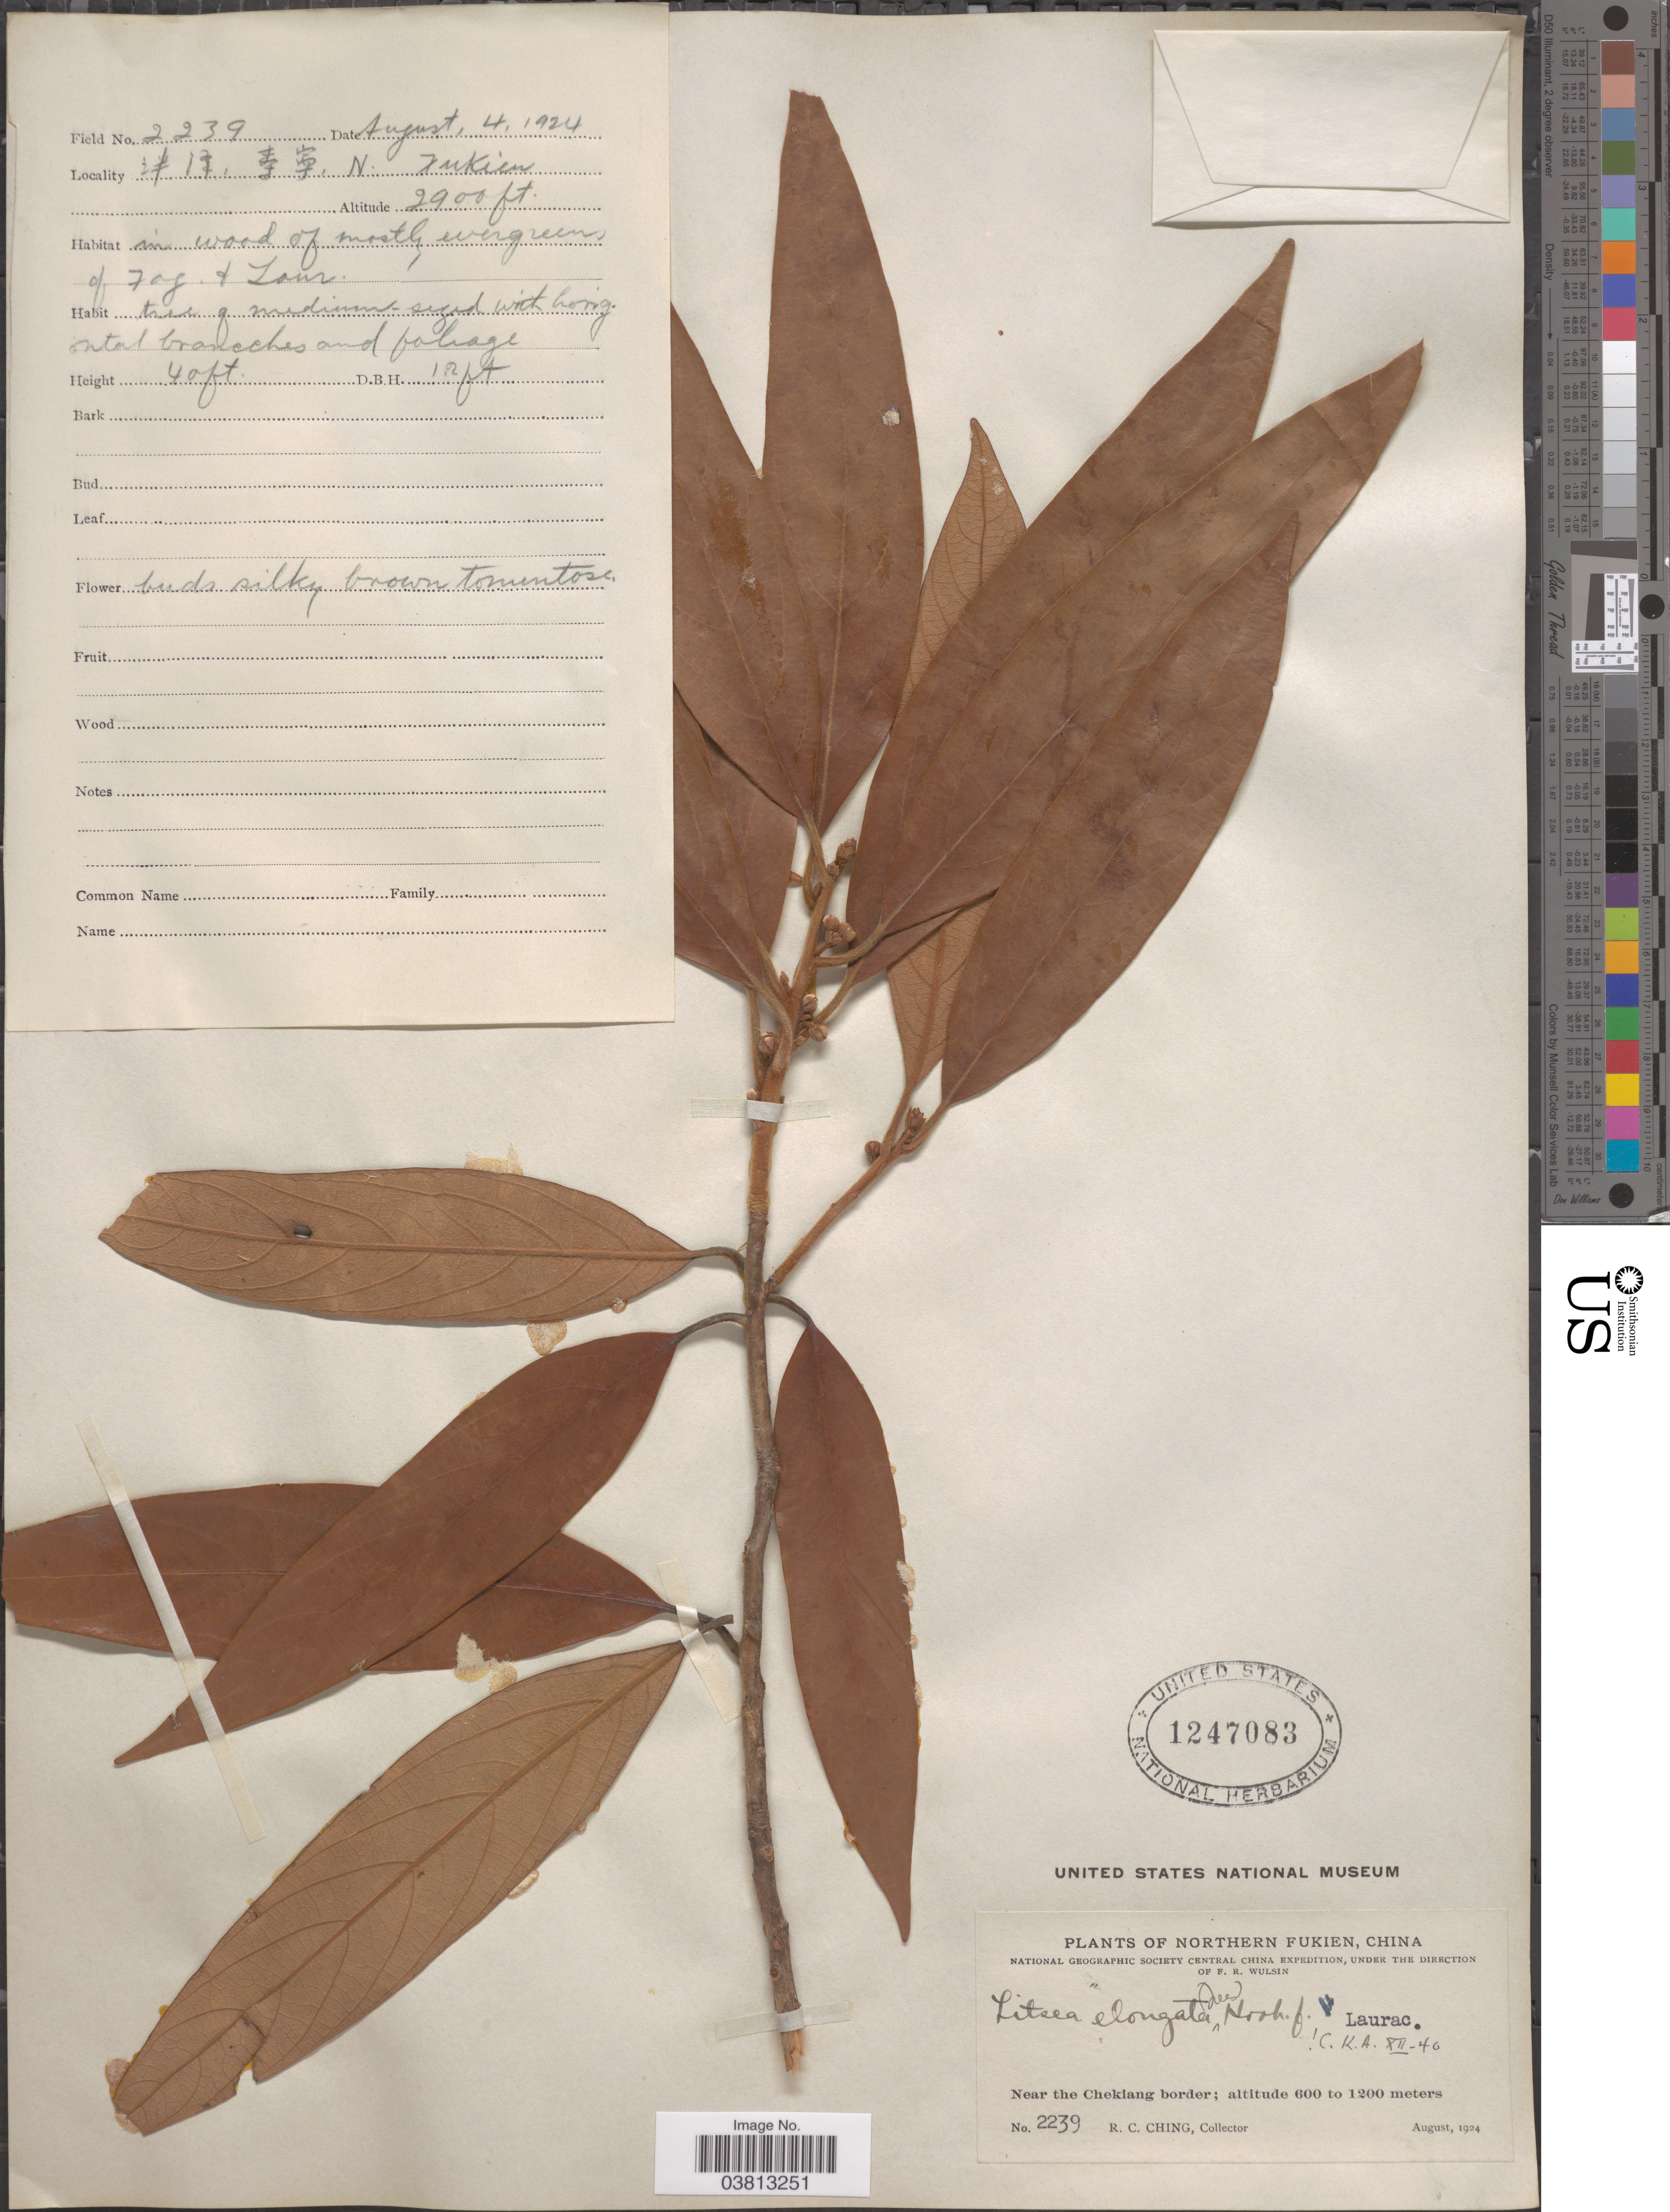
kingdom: Plantae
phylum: Tracheophyta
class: Magnoliopsida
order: Laurales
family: Lauraceae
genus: Litsea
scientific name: Litsea elongata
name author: (Nees) Hook. f.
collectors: R. C. Ching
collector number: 2239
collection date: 1924-08-04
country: China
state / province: Fujian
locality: X Northern Fukien. Near the Chekiang border.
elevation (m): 884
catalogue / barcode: US 1247083